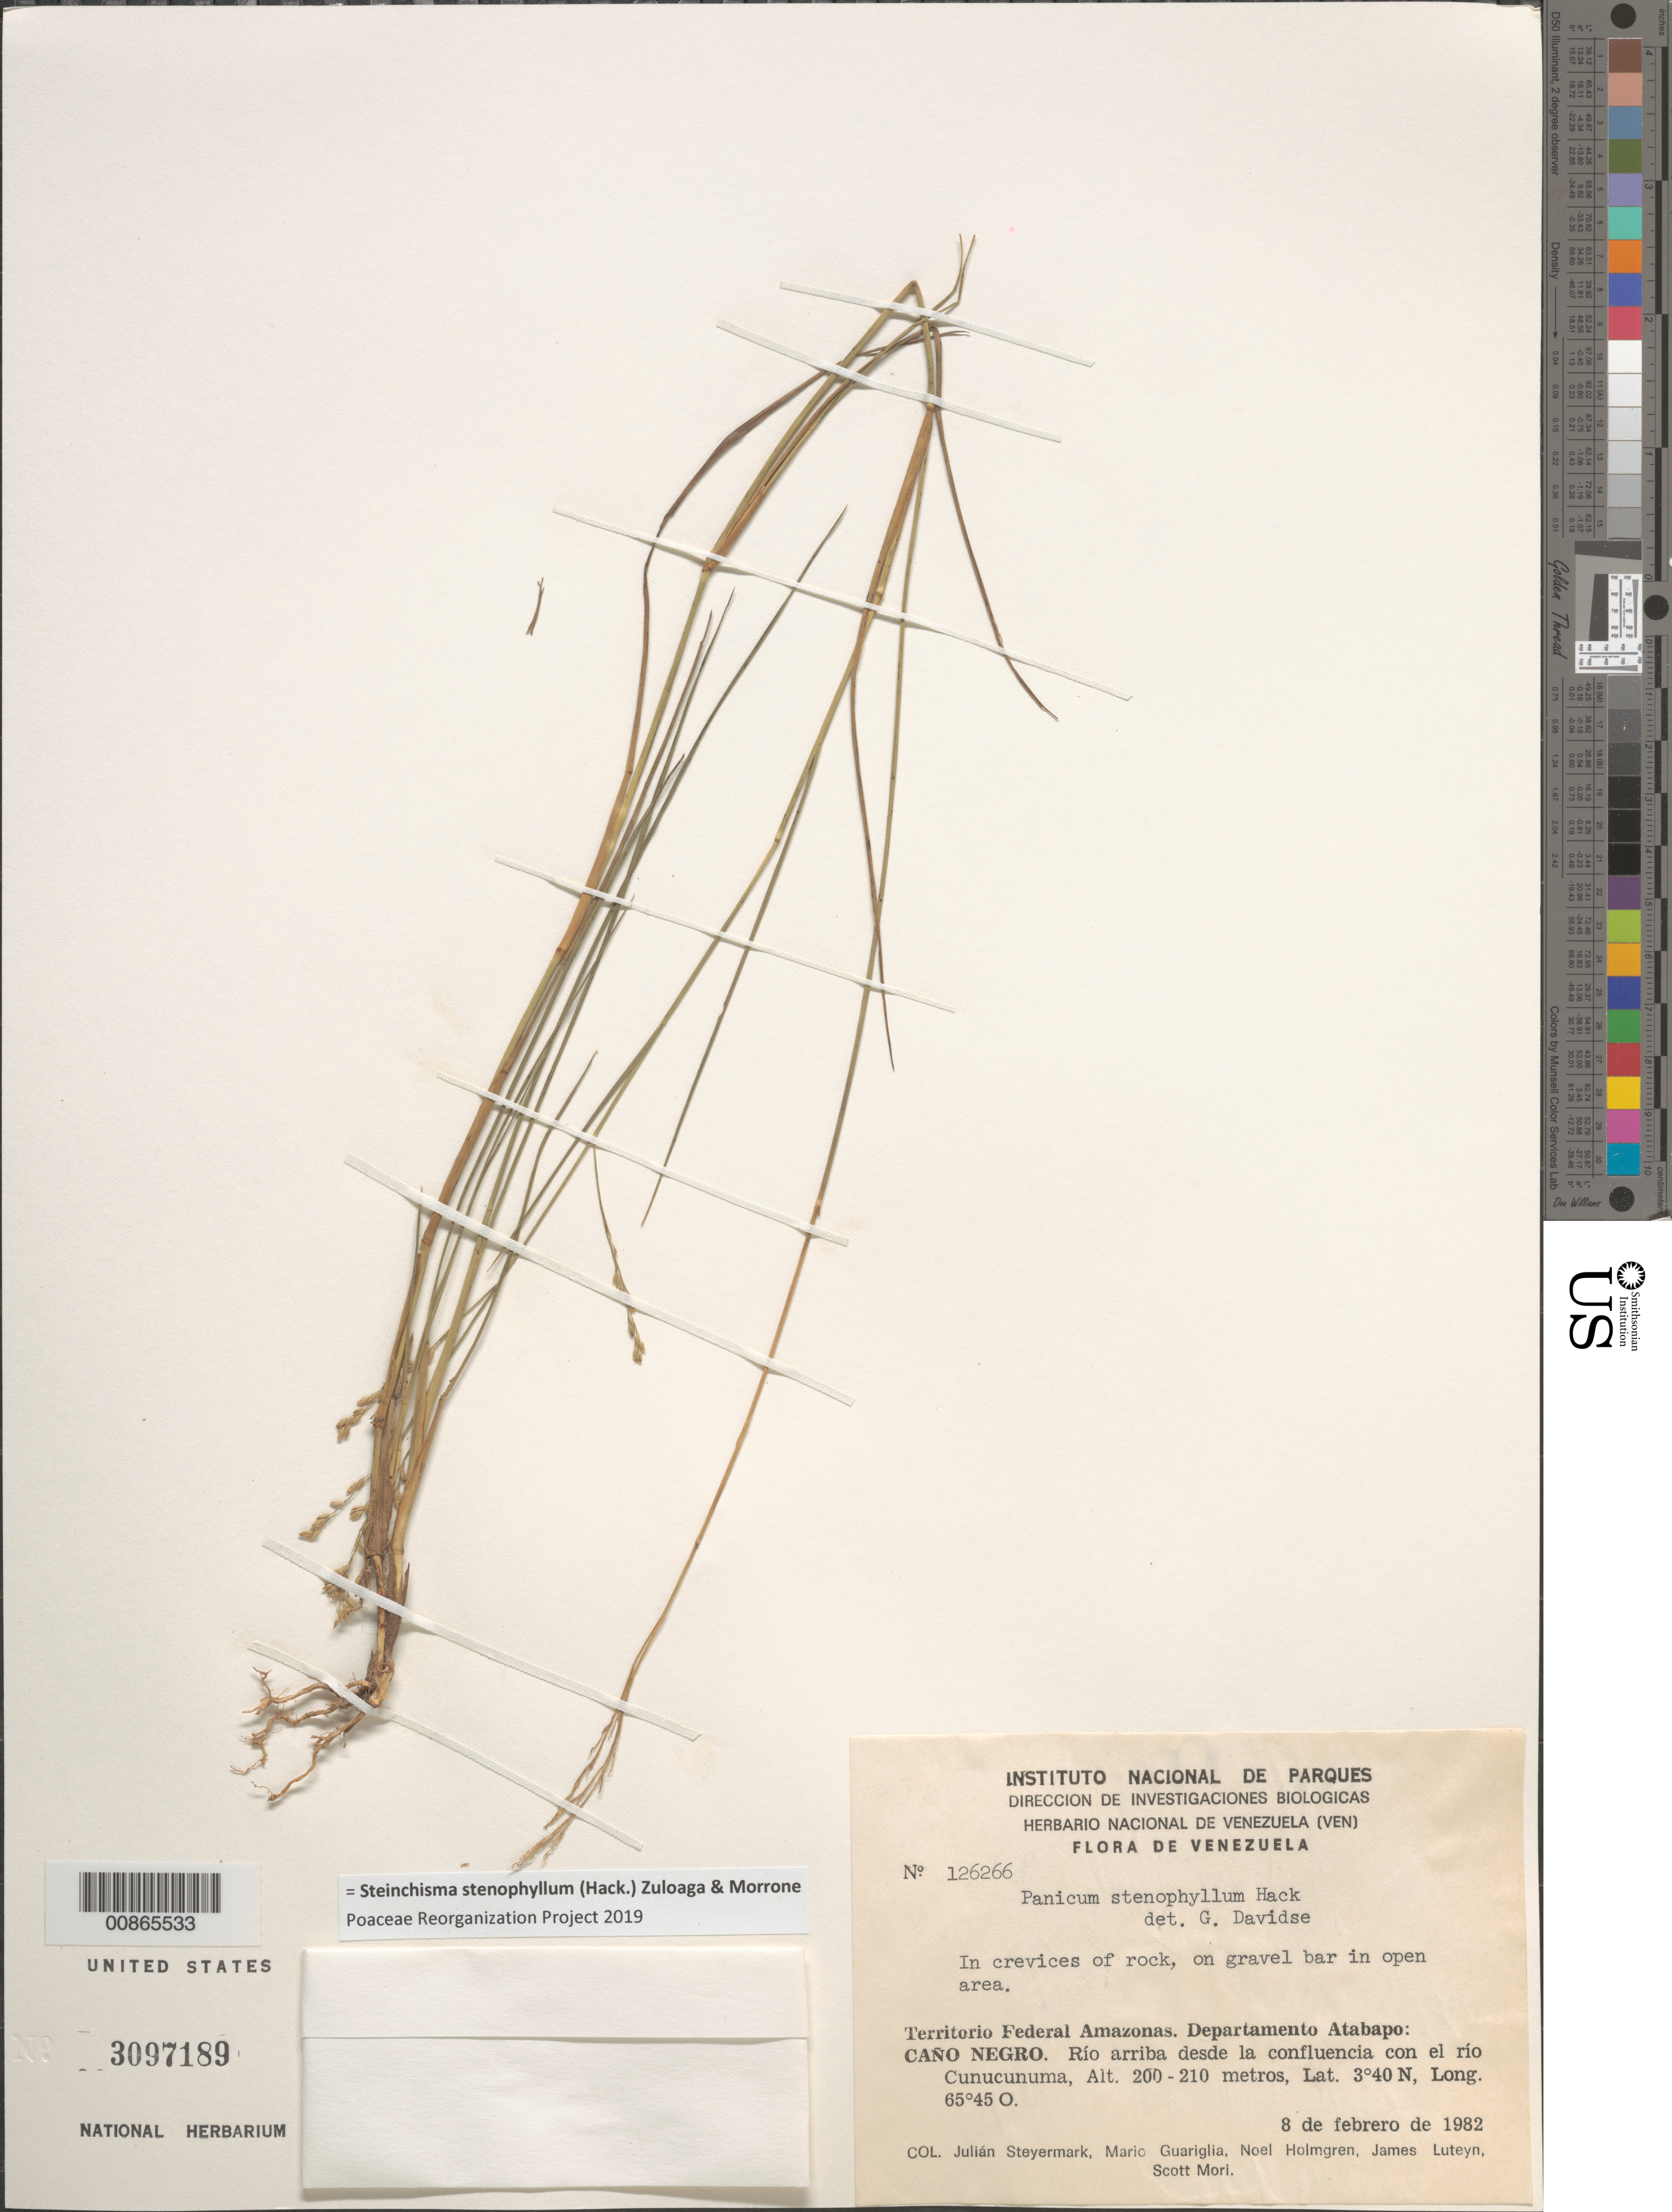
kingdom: Plantae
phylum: Tracheophyta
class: Liliopsida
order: Poales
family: Poaceae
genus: Panicum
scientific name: Panicum stenophyllum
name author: Hack.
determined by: Davidse, F.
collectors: J. Steyermark, M. Guariglia P., N. H. Holmgren, J. L. Luteyn & S. Mori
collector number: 126266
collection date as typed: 8-Feb-82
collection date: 1982-02-08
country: Venezuela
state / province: Amazonas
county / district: Atabapo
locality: Caño Negro, río arriba desde la confluencia con el río Cunucunuma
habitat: Crevices of rock, on gravel bar in open area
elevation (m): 200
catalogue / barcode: US 3097189